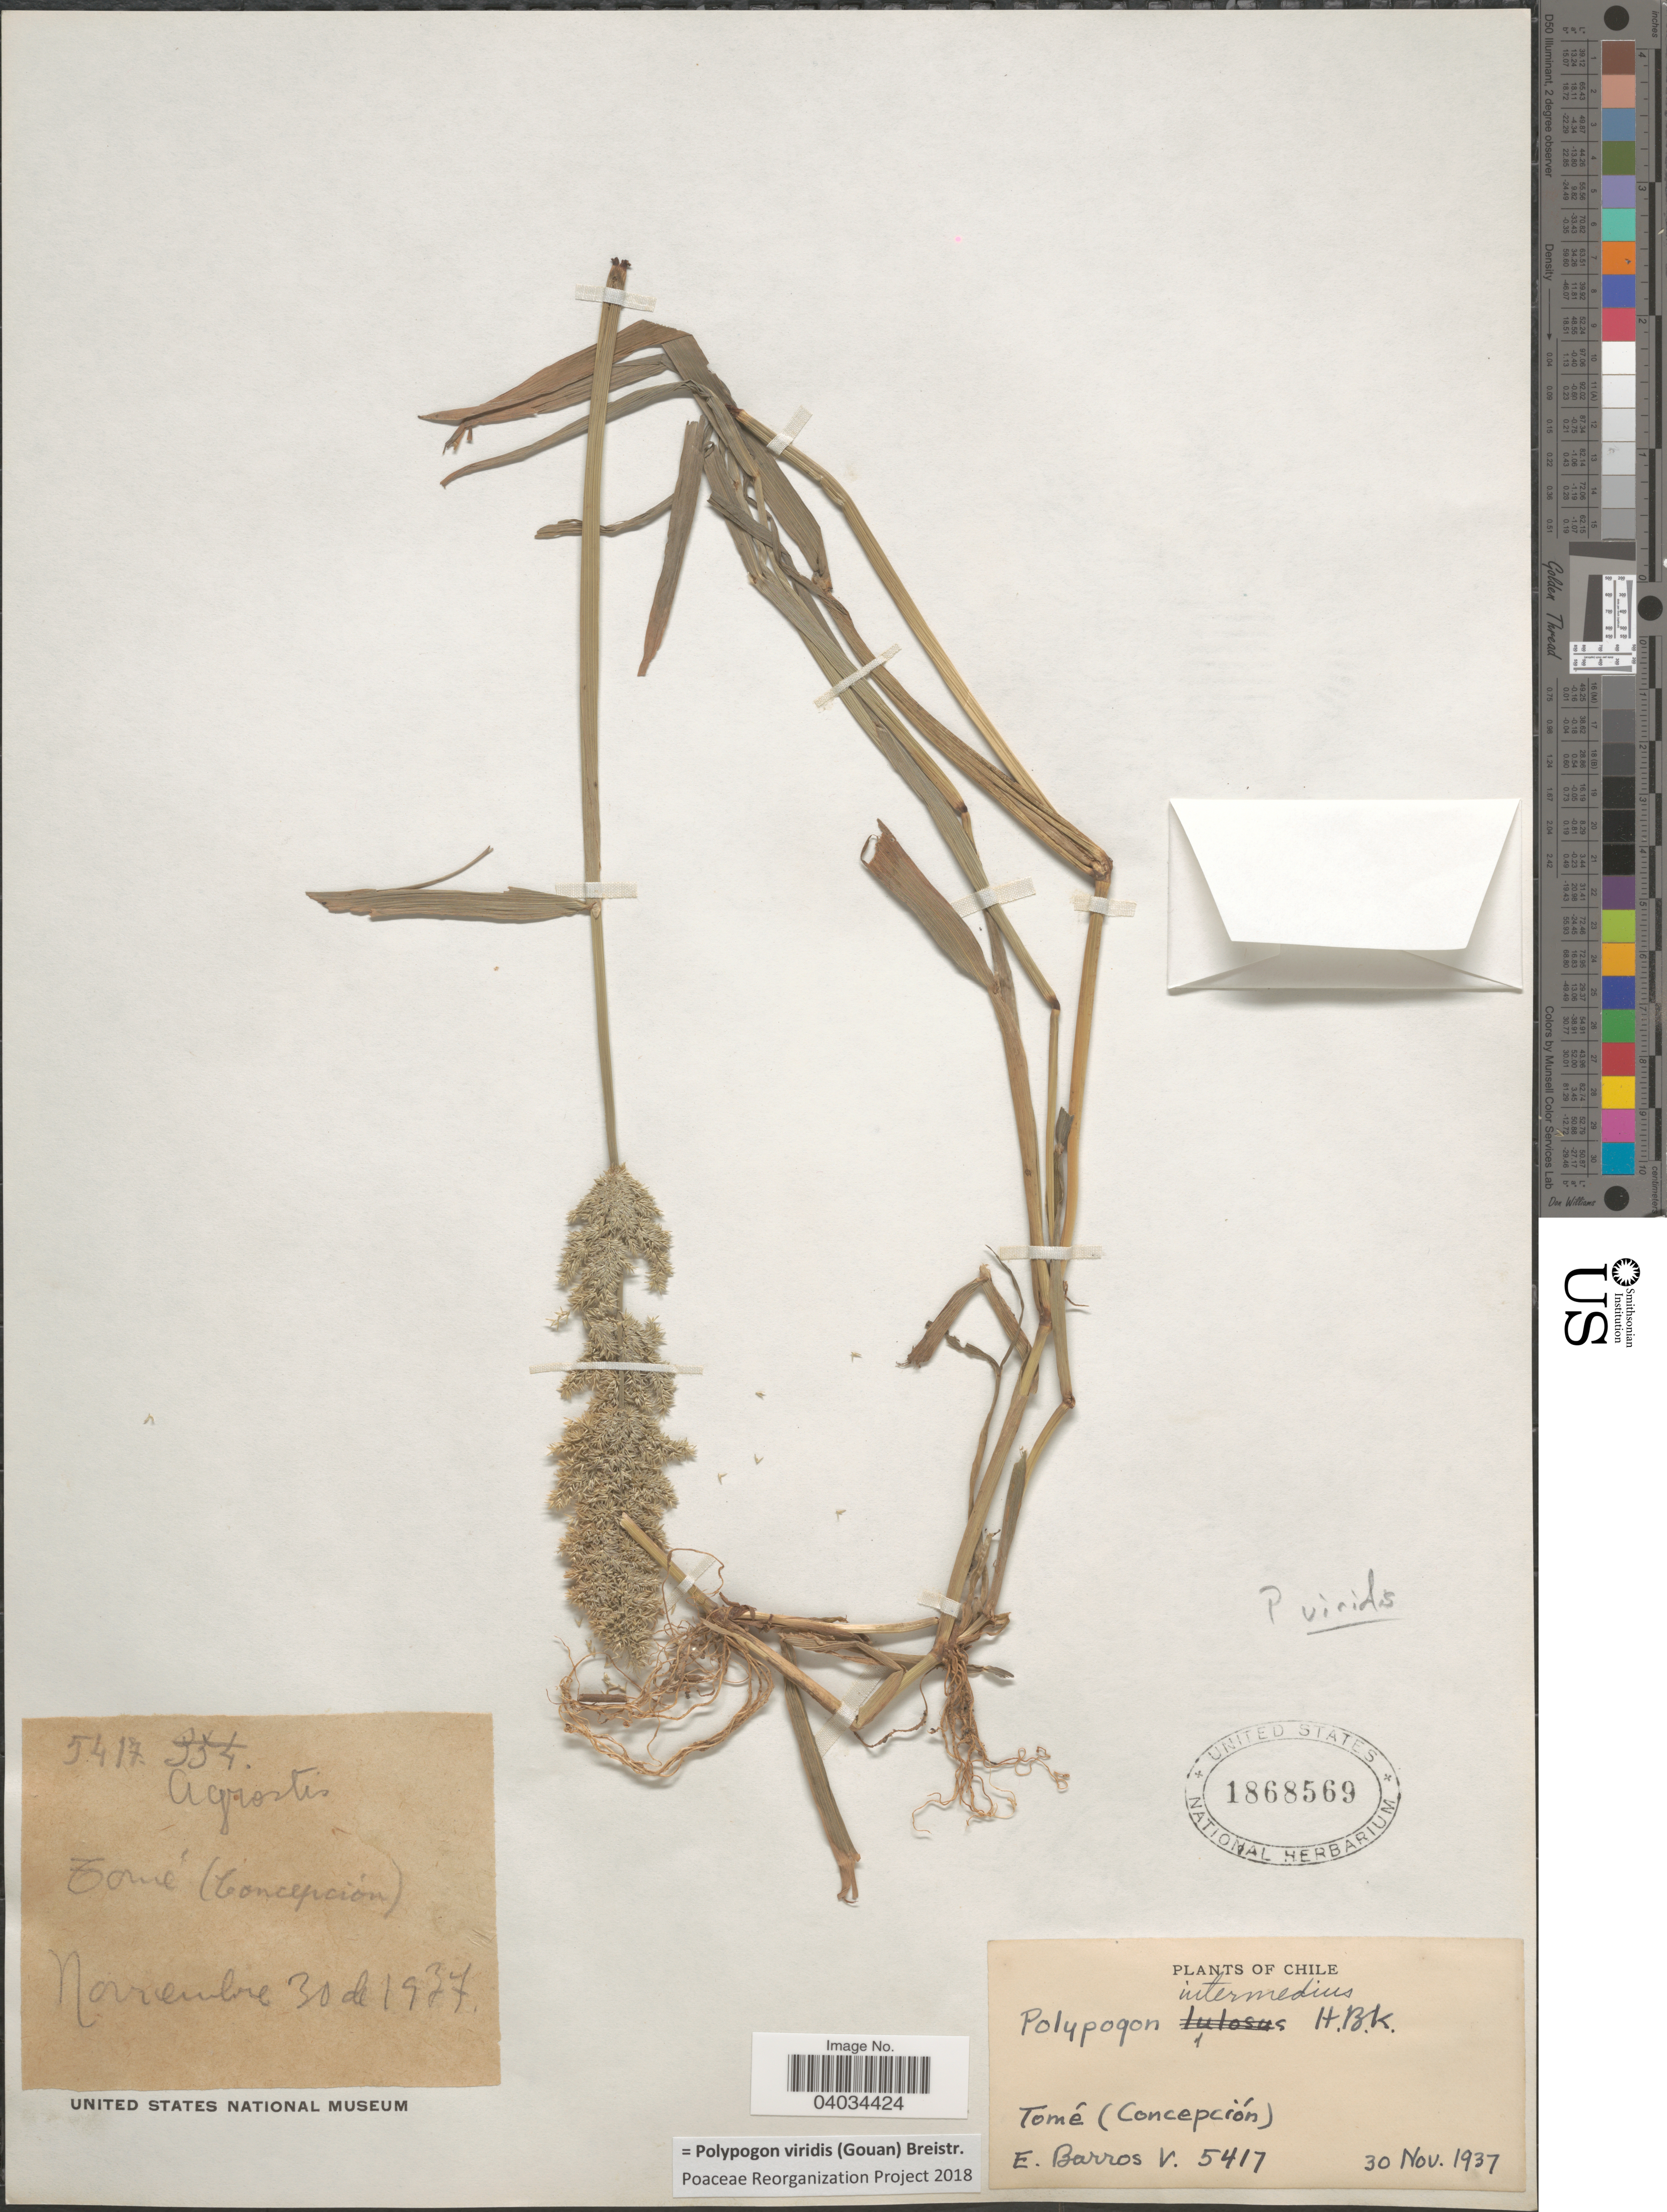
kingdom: Plantae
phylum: Tracheophyta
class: Liliopsida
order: Poales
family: Poaceae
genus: Polypogon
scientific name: Polypogon viridis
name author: (Gouan) Breistroffer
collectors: E. Barros V.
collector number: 5417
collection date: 1937-11-30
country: Chile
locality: Tomé (concepción).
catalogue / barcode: US 1868569